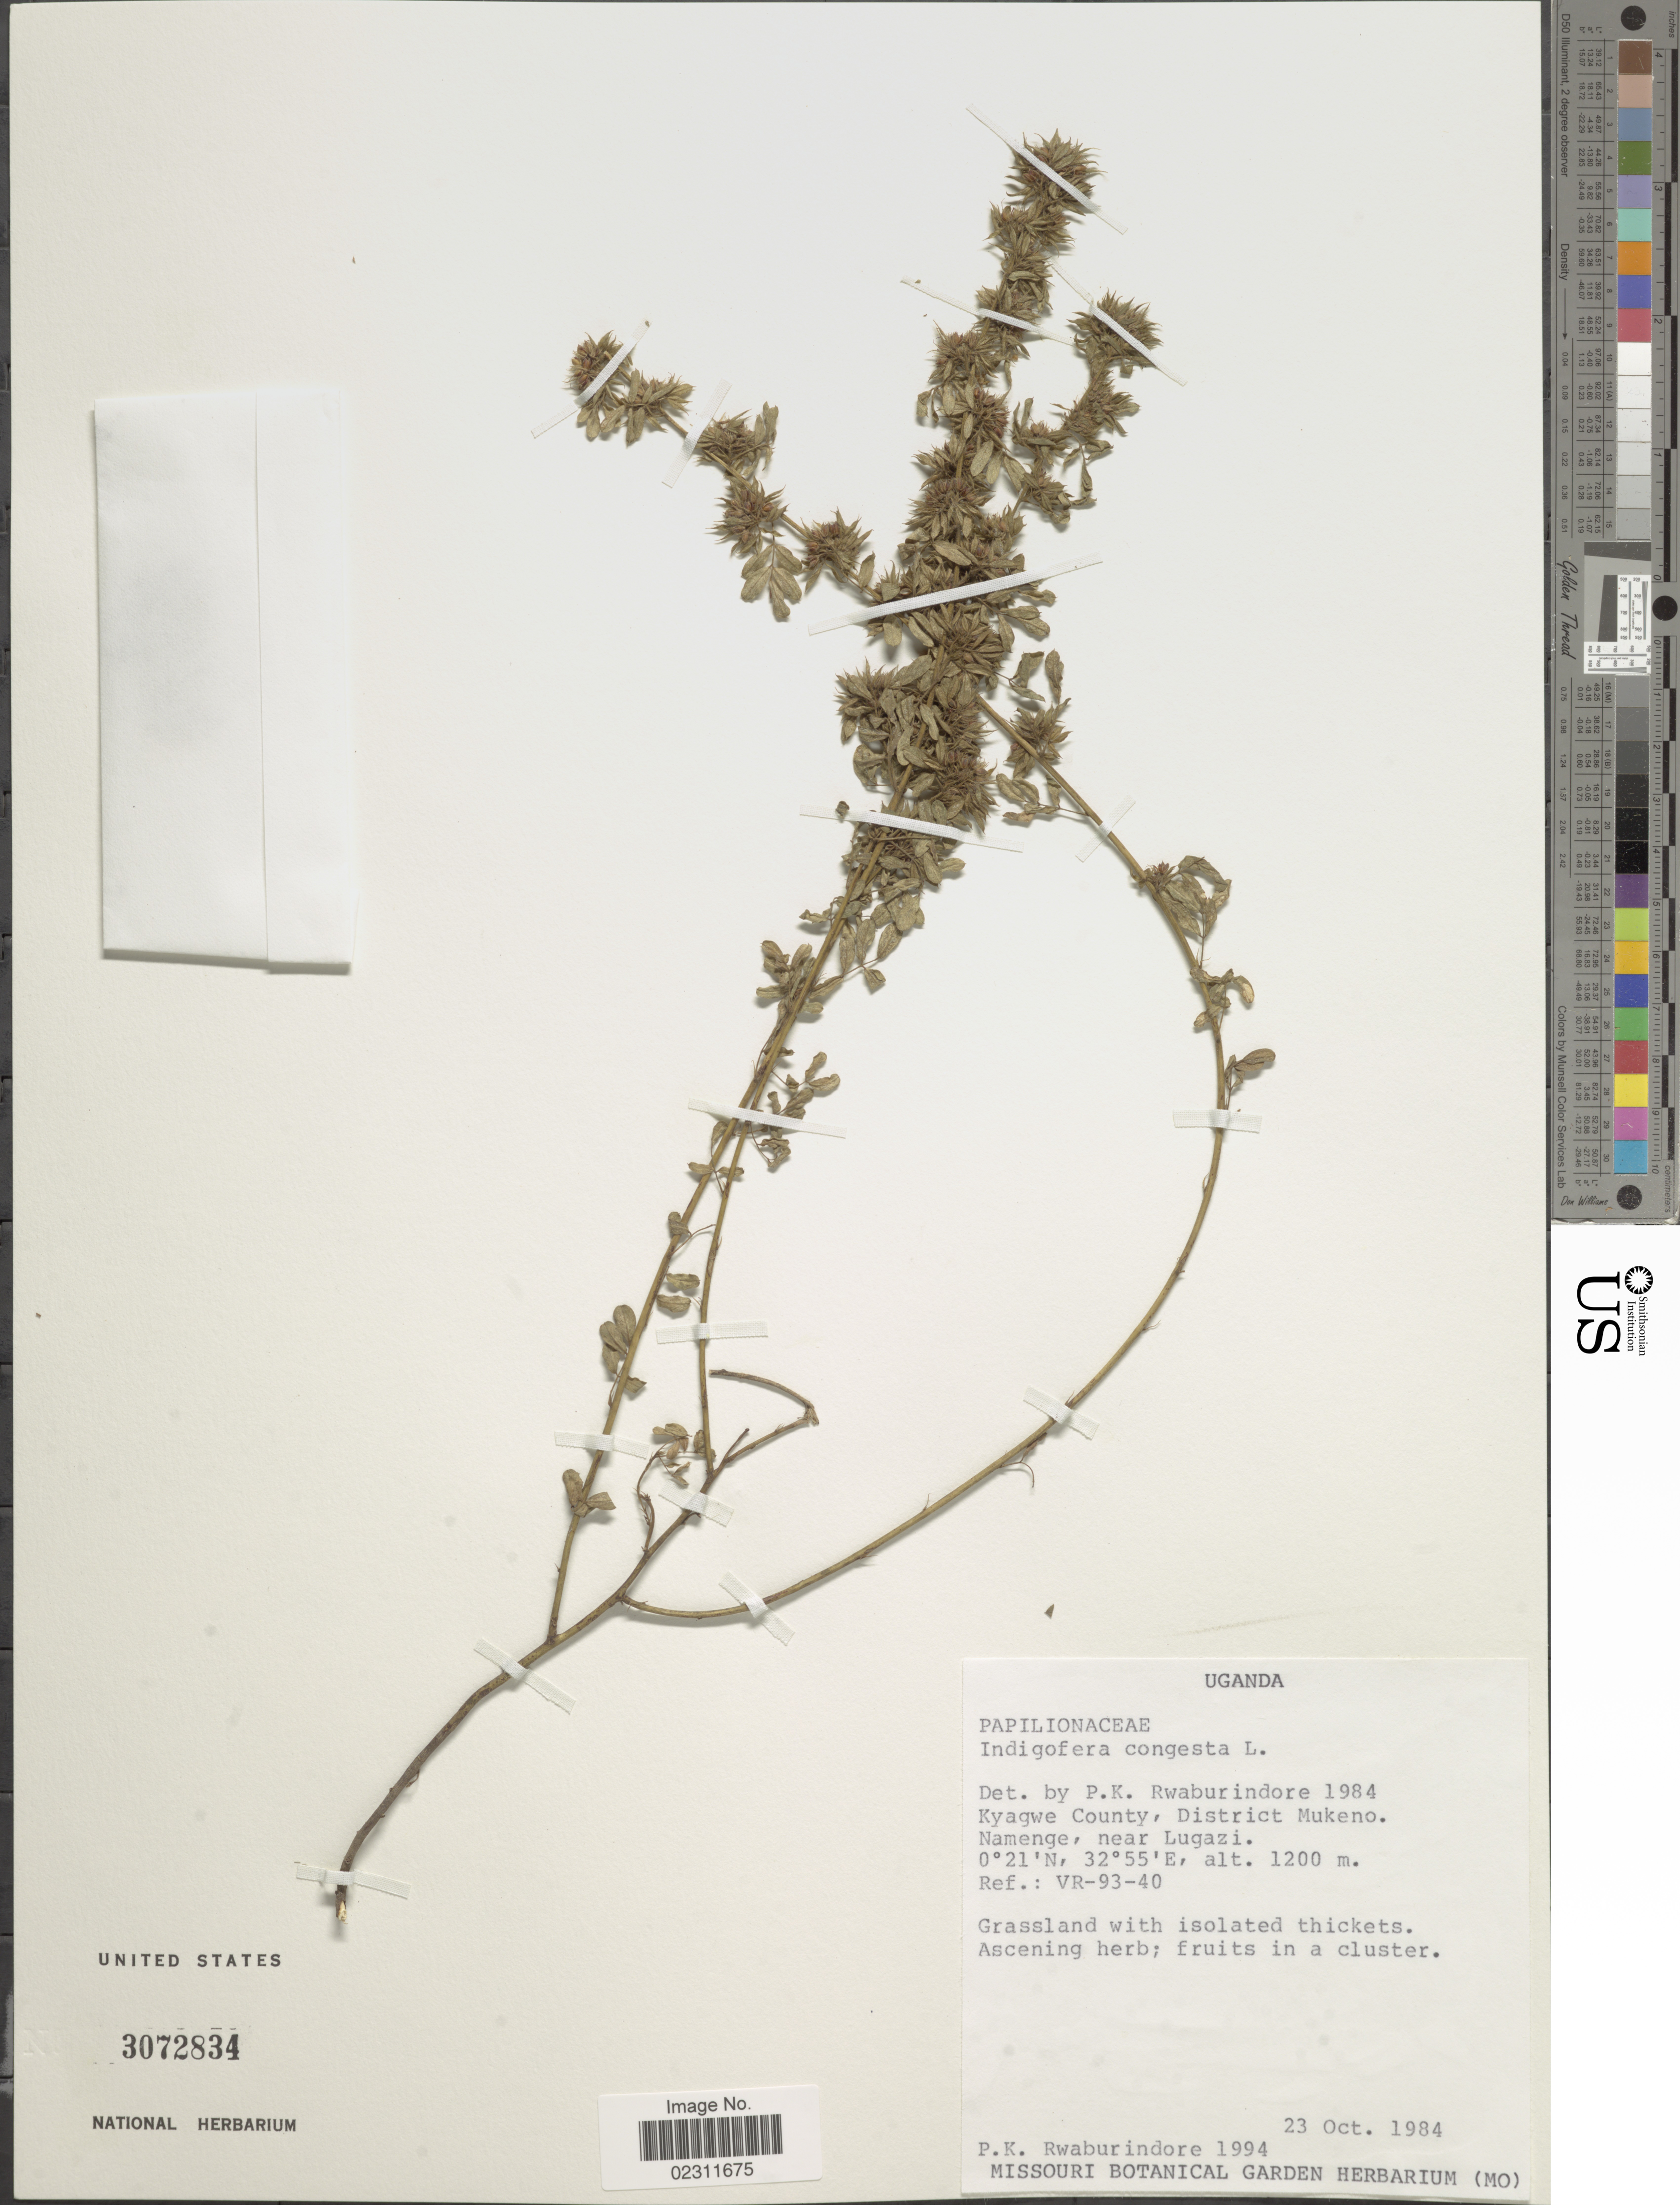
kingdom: Plantae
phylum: Tracheophyta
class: Magnoliopsida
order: Fabales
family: Fabaceae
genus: Indigofera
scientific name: Indigofera congesta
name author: Baker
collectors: P. Rwaburindore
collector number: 1994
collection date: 1984-10-23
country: Uganda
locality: Kyagwe County, District Mukeno, Namenge, near Lugazi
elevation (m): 1200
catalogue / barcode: US 3072834